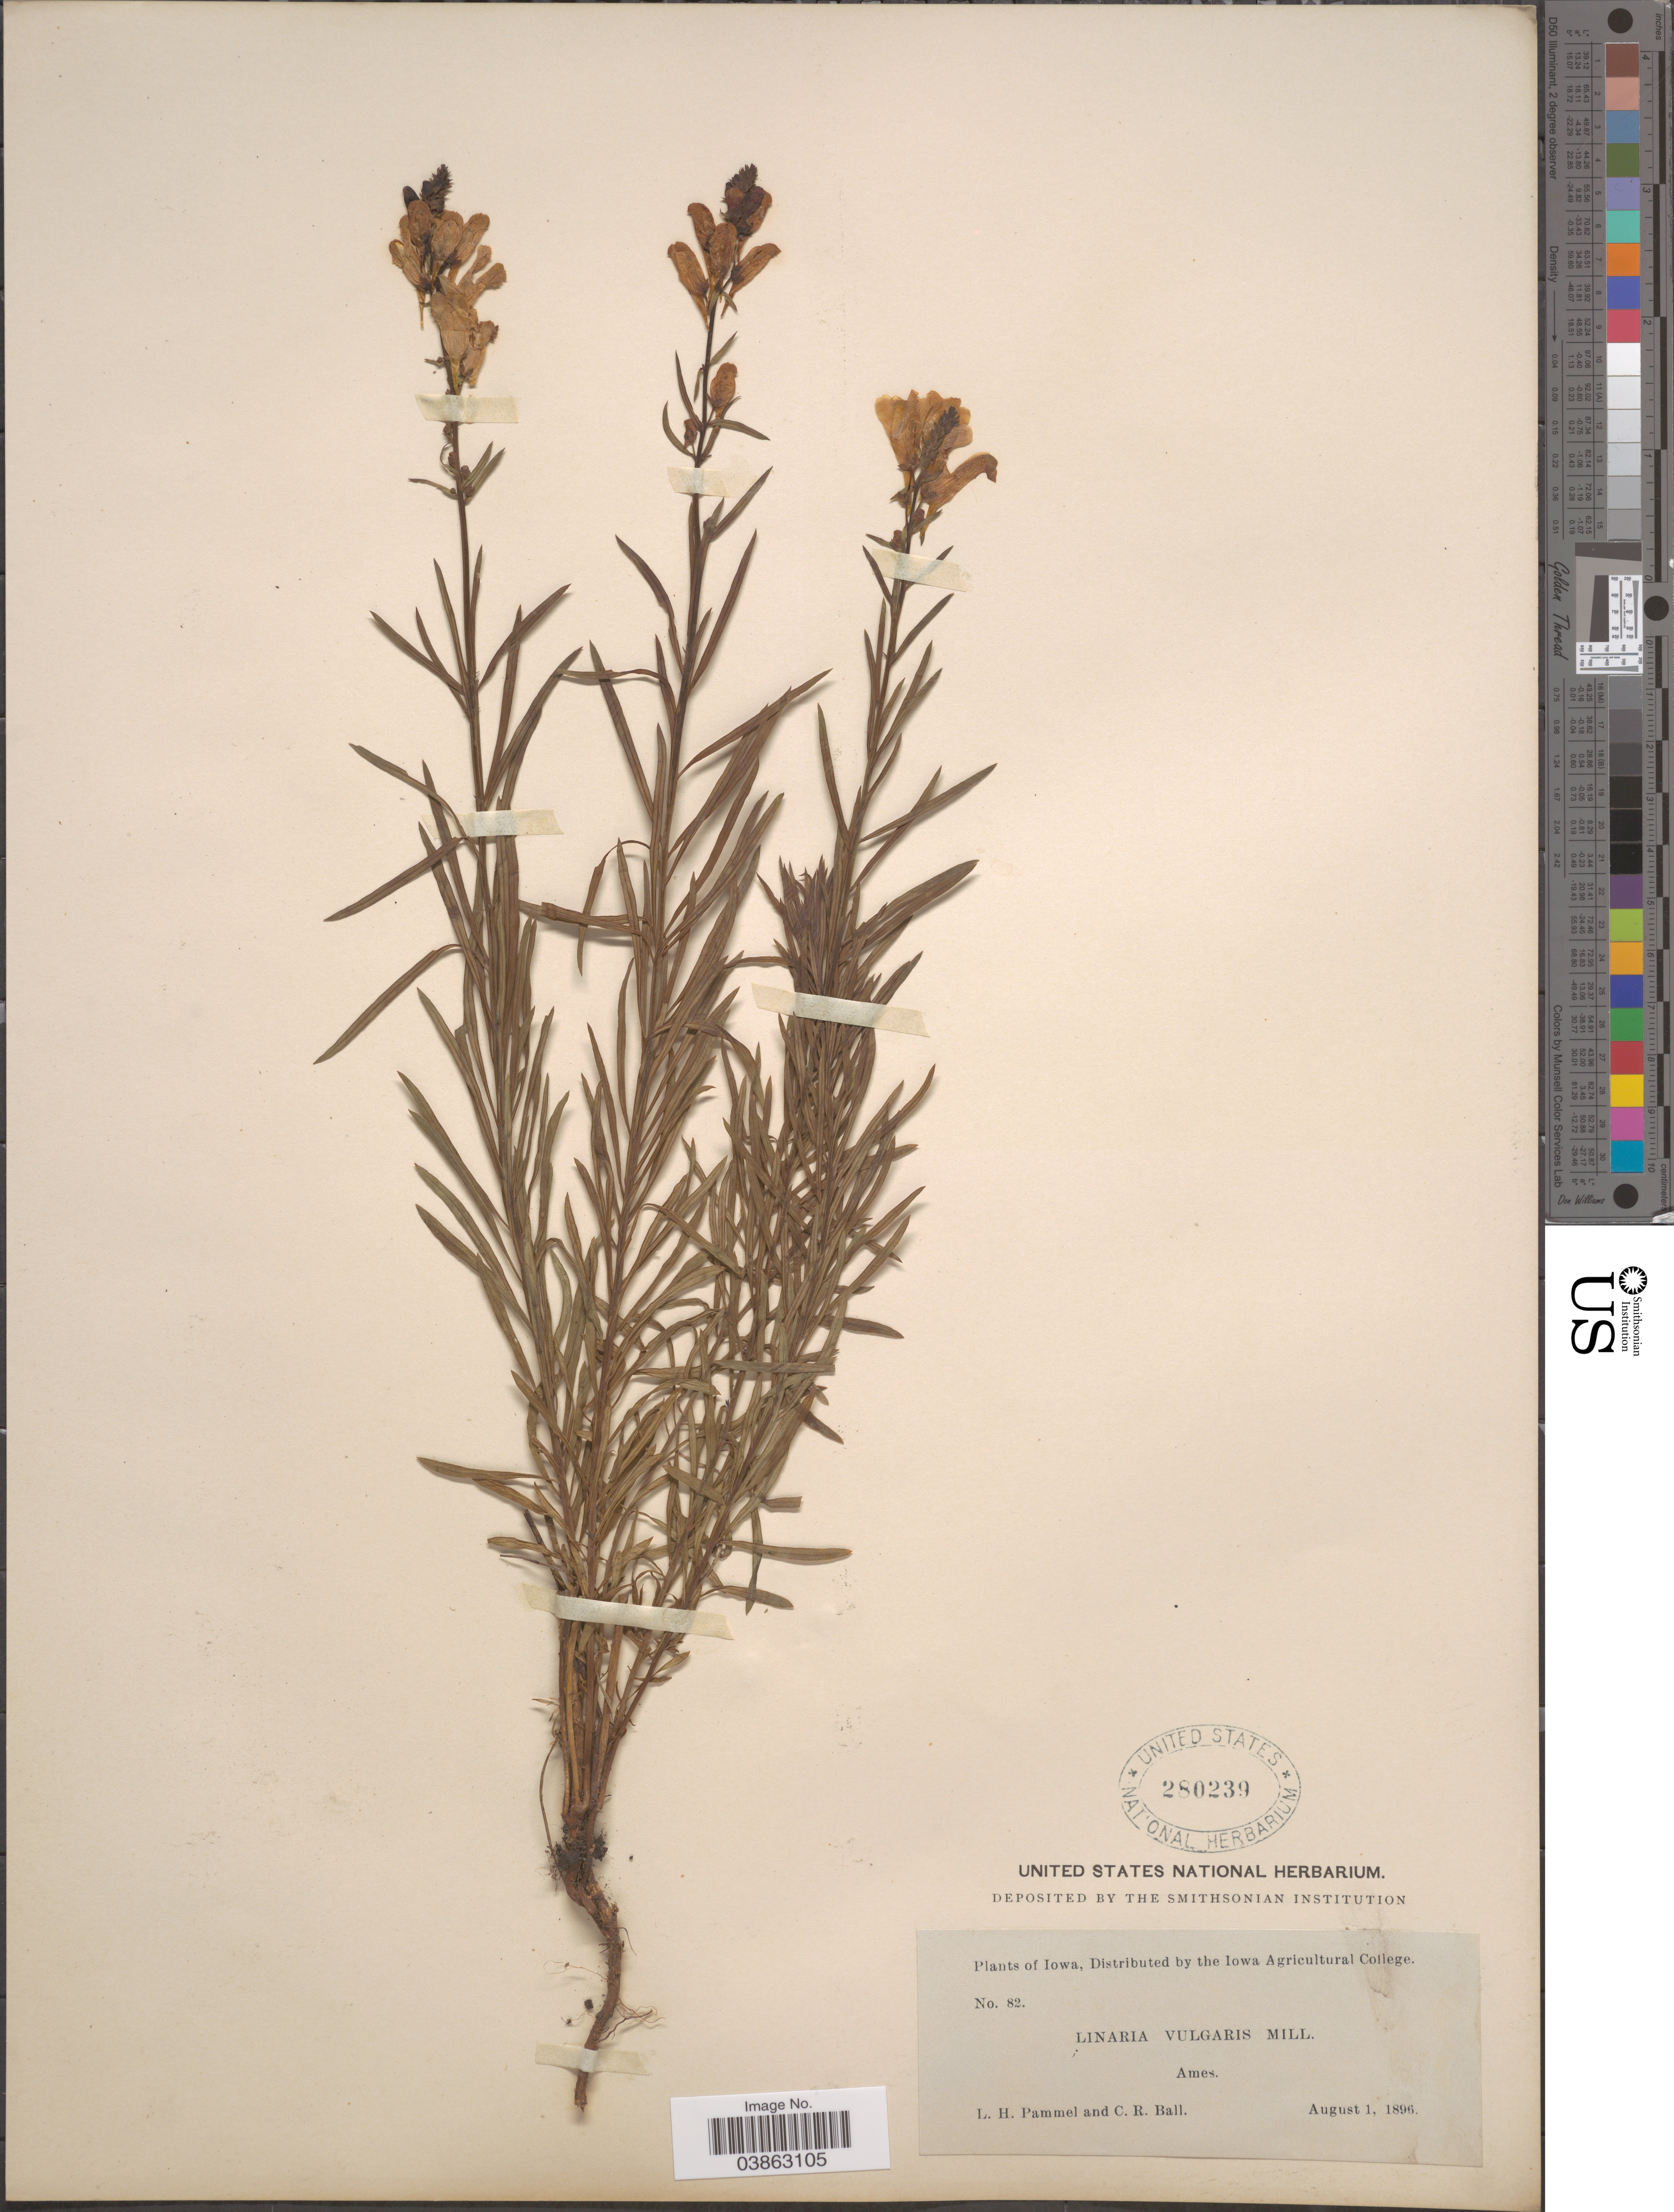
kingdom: Plantae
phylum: Tracheophyta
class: Magnoliopsida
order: Lamiales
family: Plantaginaceae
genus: Linaria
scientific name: Linaria vulgaris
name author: Mill.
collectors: L. Pammel & C. R. Ball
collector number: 82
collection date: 1896-08-01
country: United States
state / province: Iowa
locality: Ames.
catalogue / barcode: US 280239